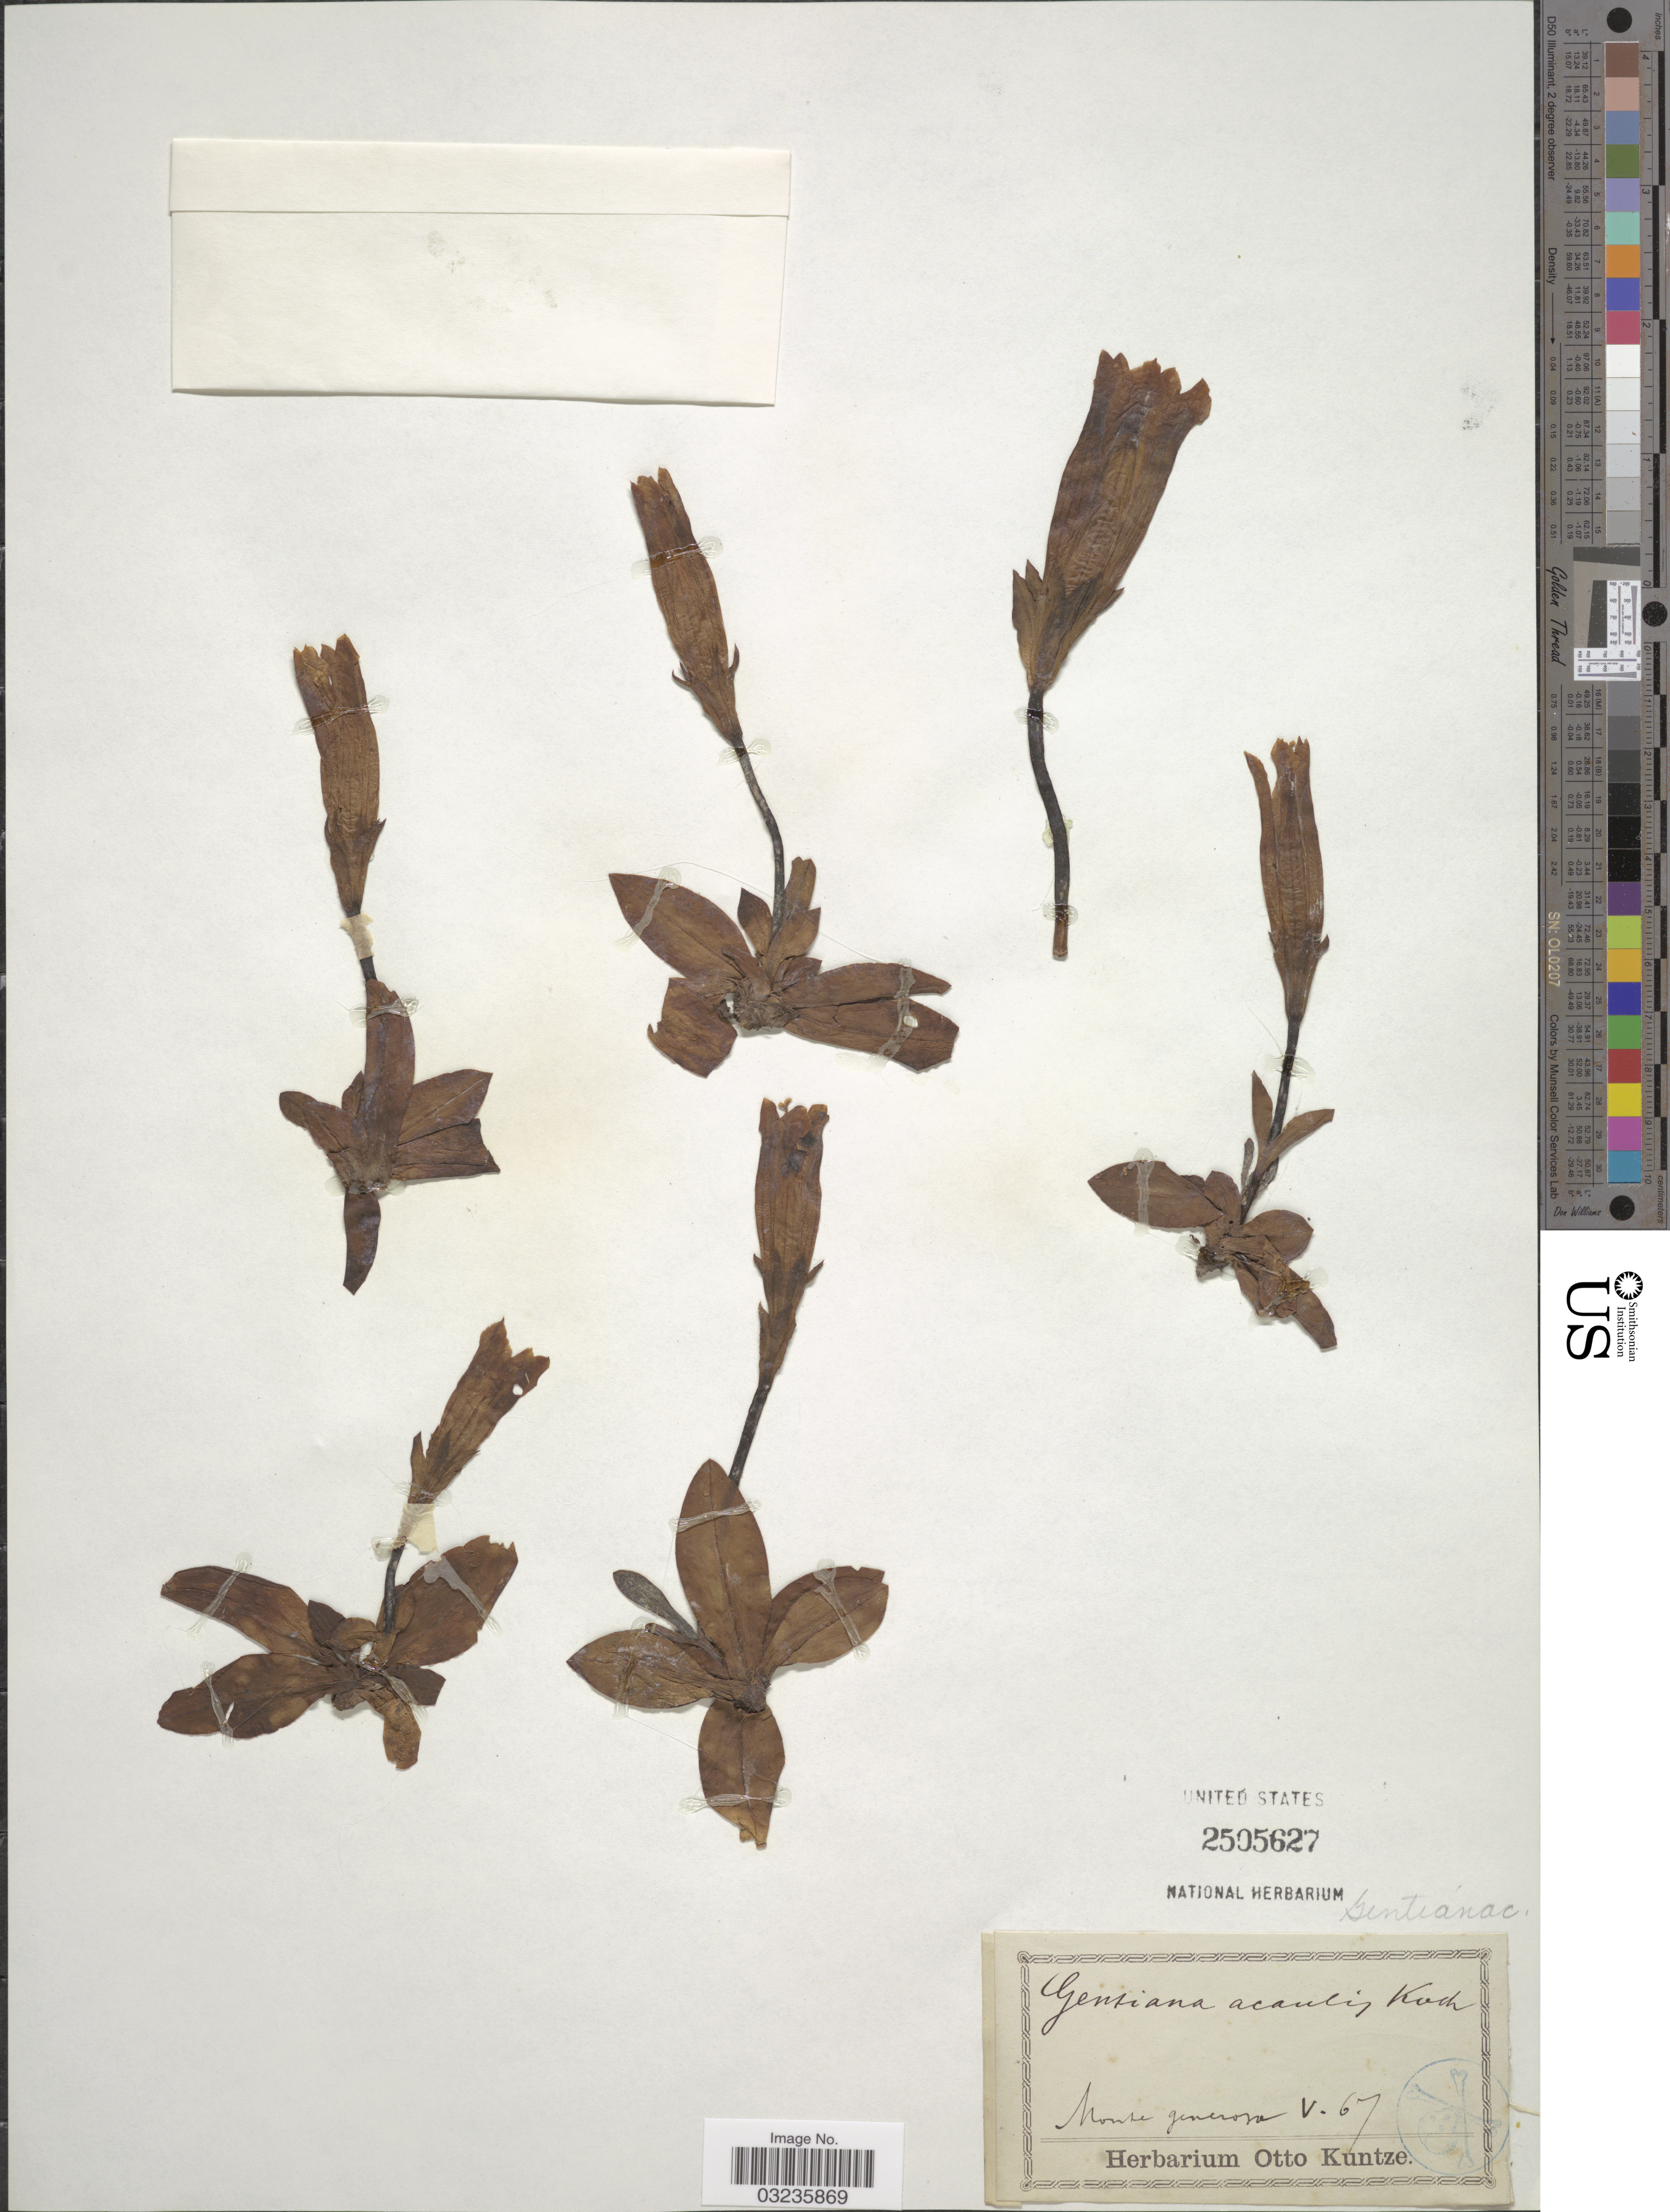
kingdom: Plantae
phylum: Tracheophyta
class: Magnoliopsida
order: Gentianales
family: Gentianaceae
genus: Gentiana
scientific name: Gentiana acaulis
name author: L.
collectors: ex herb. Otto Kuntze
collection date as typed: Transcribed d/m/y: /5/67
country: Switzerland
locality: Monte Generos.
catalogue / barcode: US 2505627